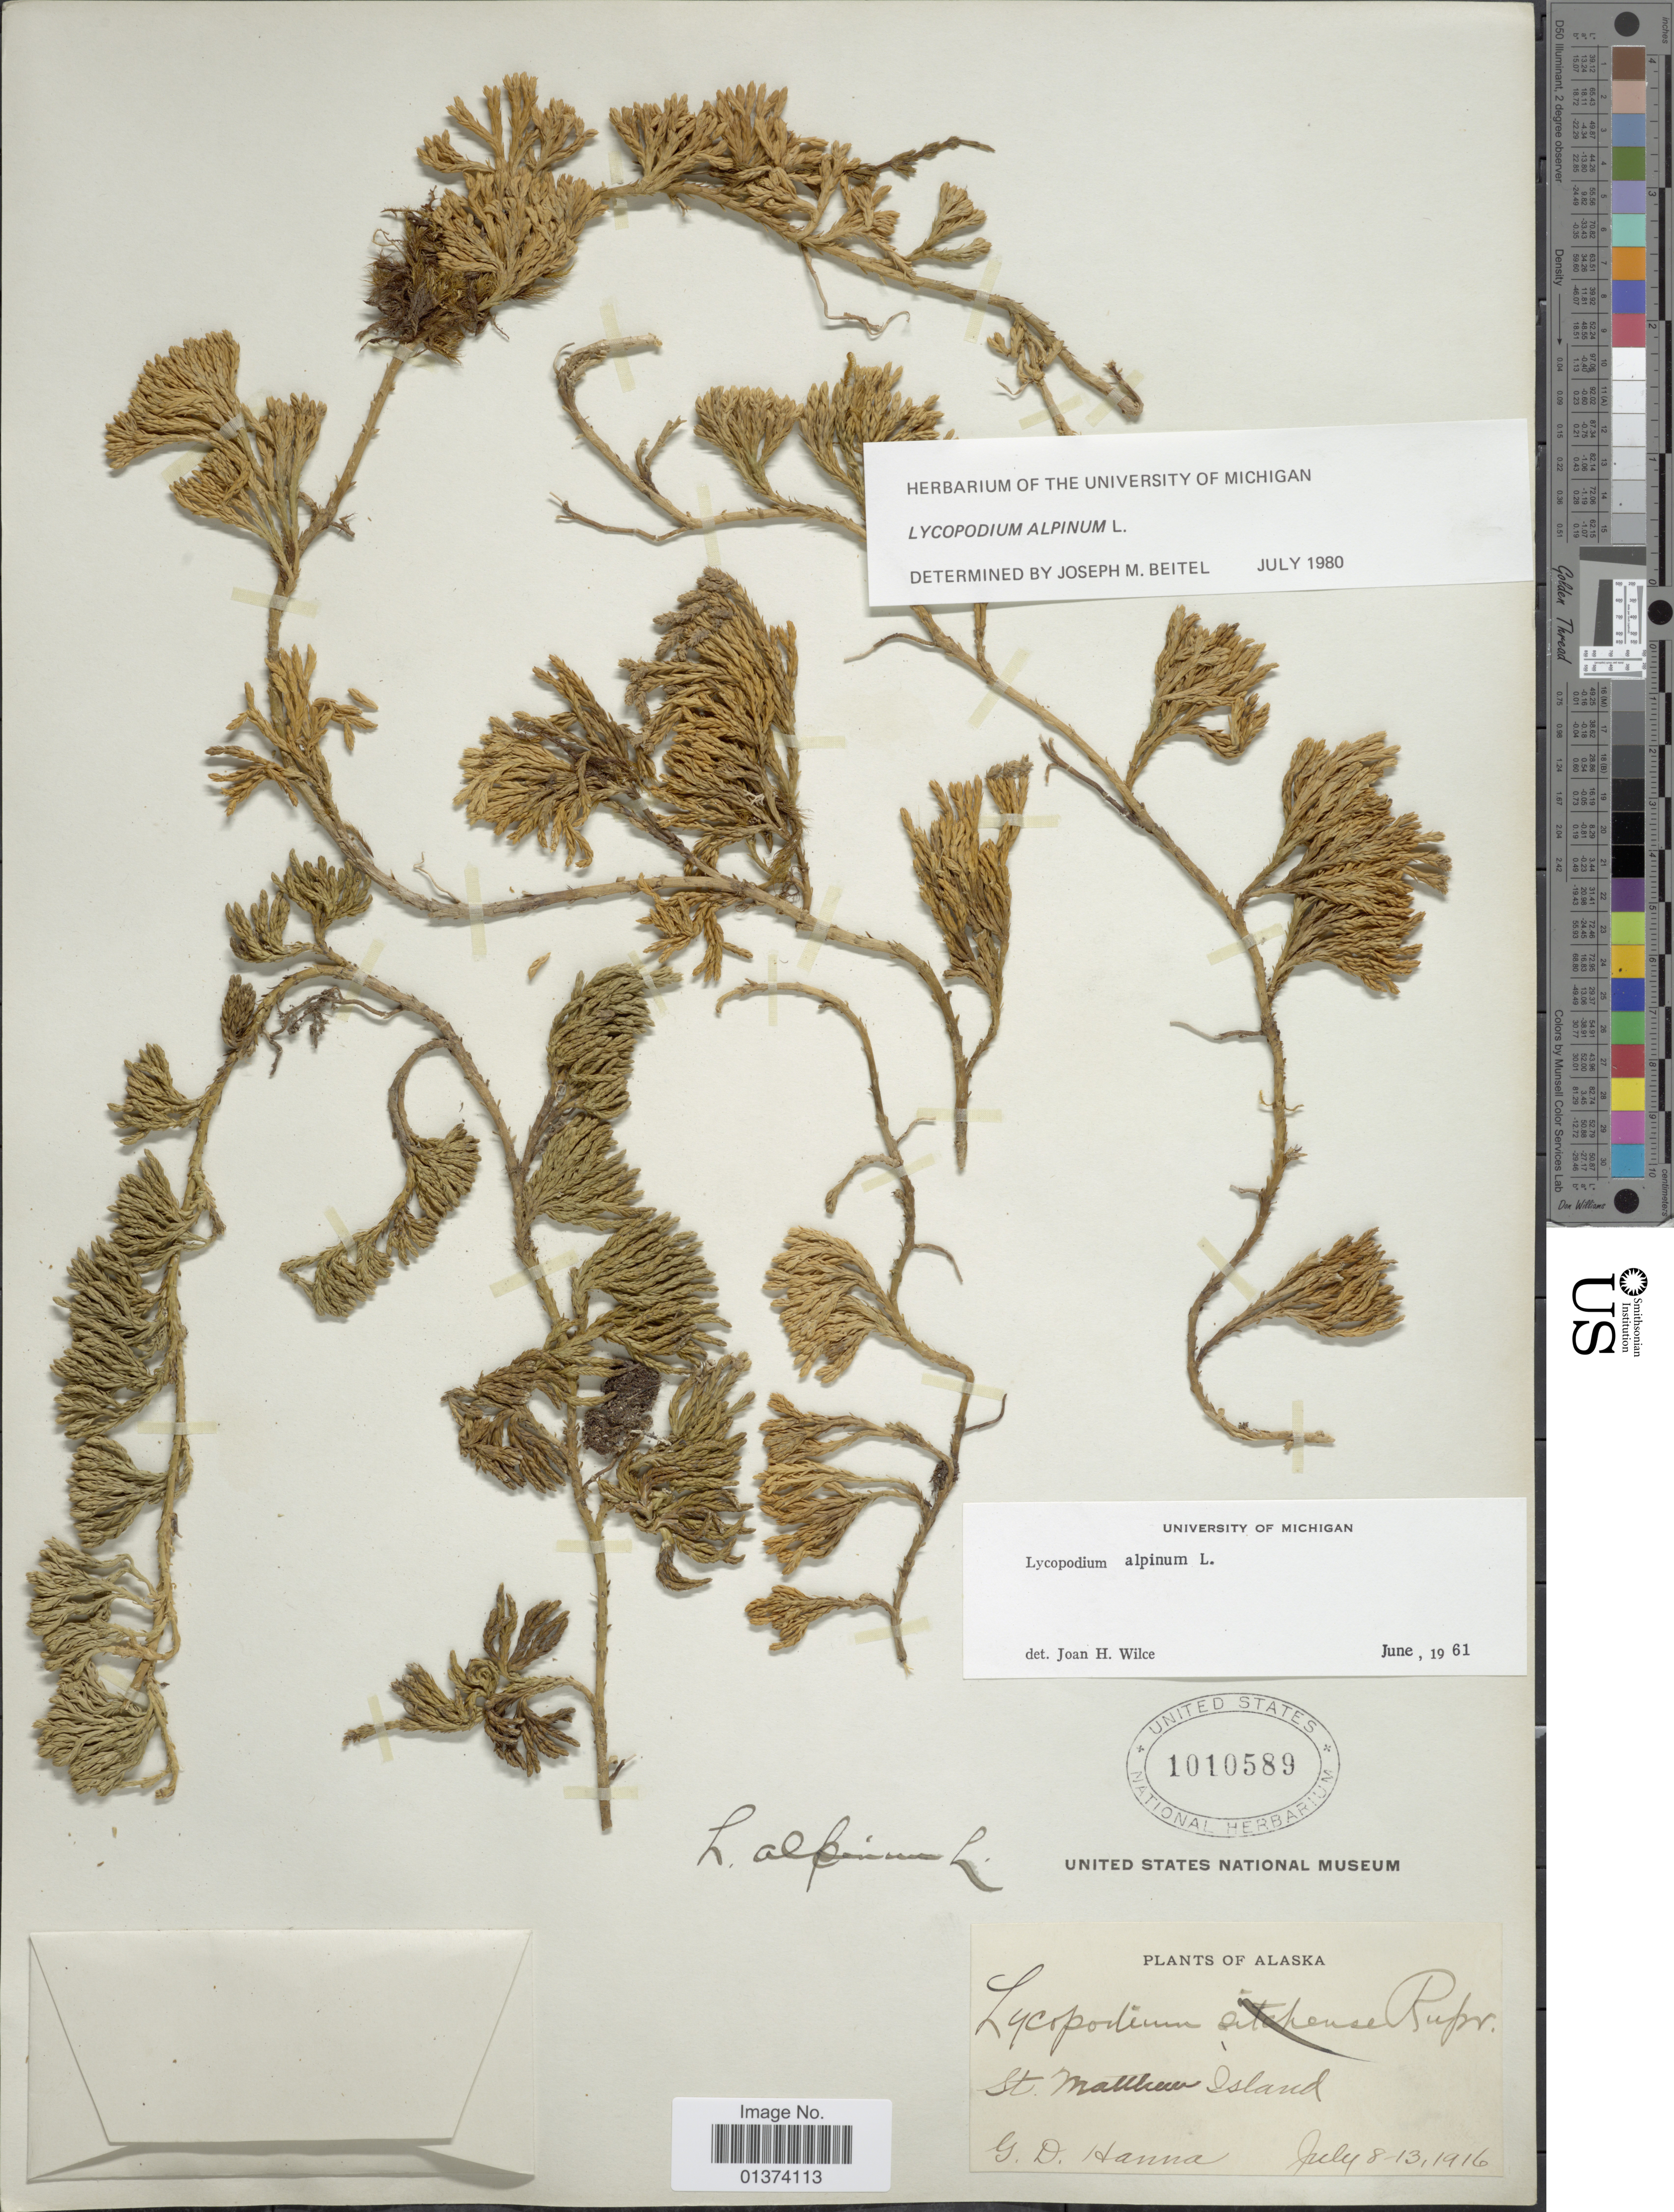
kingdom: Plantae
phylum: Tracheophyta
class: Lycopodiopsida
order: Lycopodiales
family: Lycopodiaceae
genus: Diphasiastrum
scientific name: Diphasiastrum alpinum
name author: (L.) Holub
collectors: G. D. Hanna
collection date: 1916-07-08/1916-07-13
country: United States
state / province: Alaska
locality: St. Matthew Island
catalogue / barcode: US 1010589